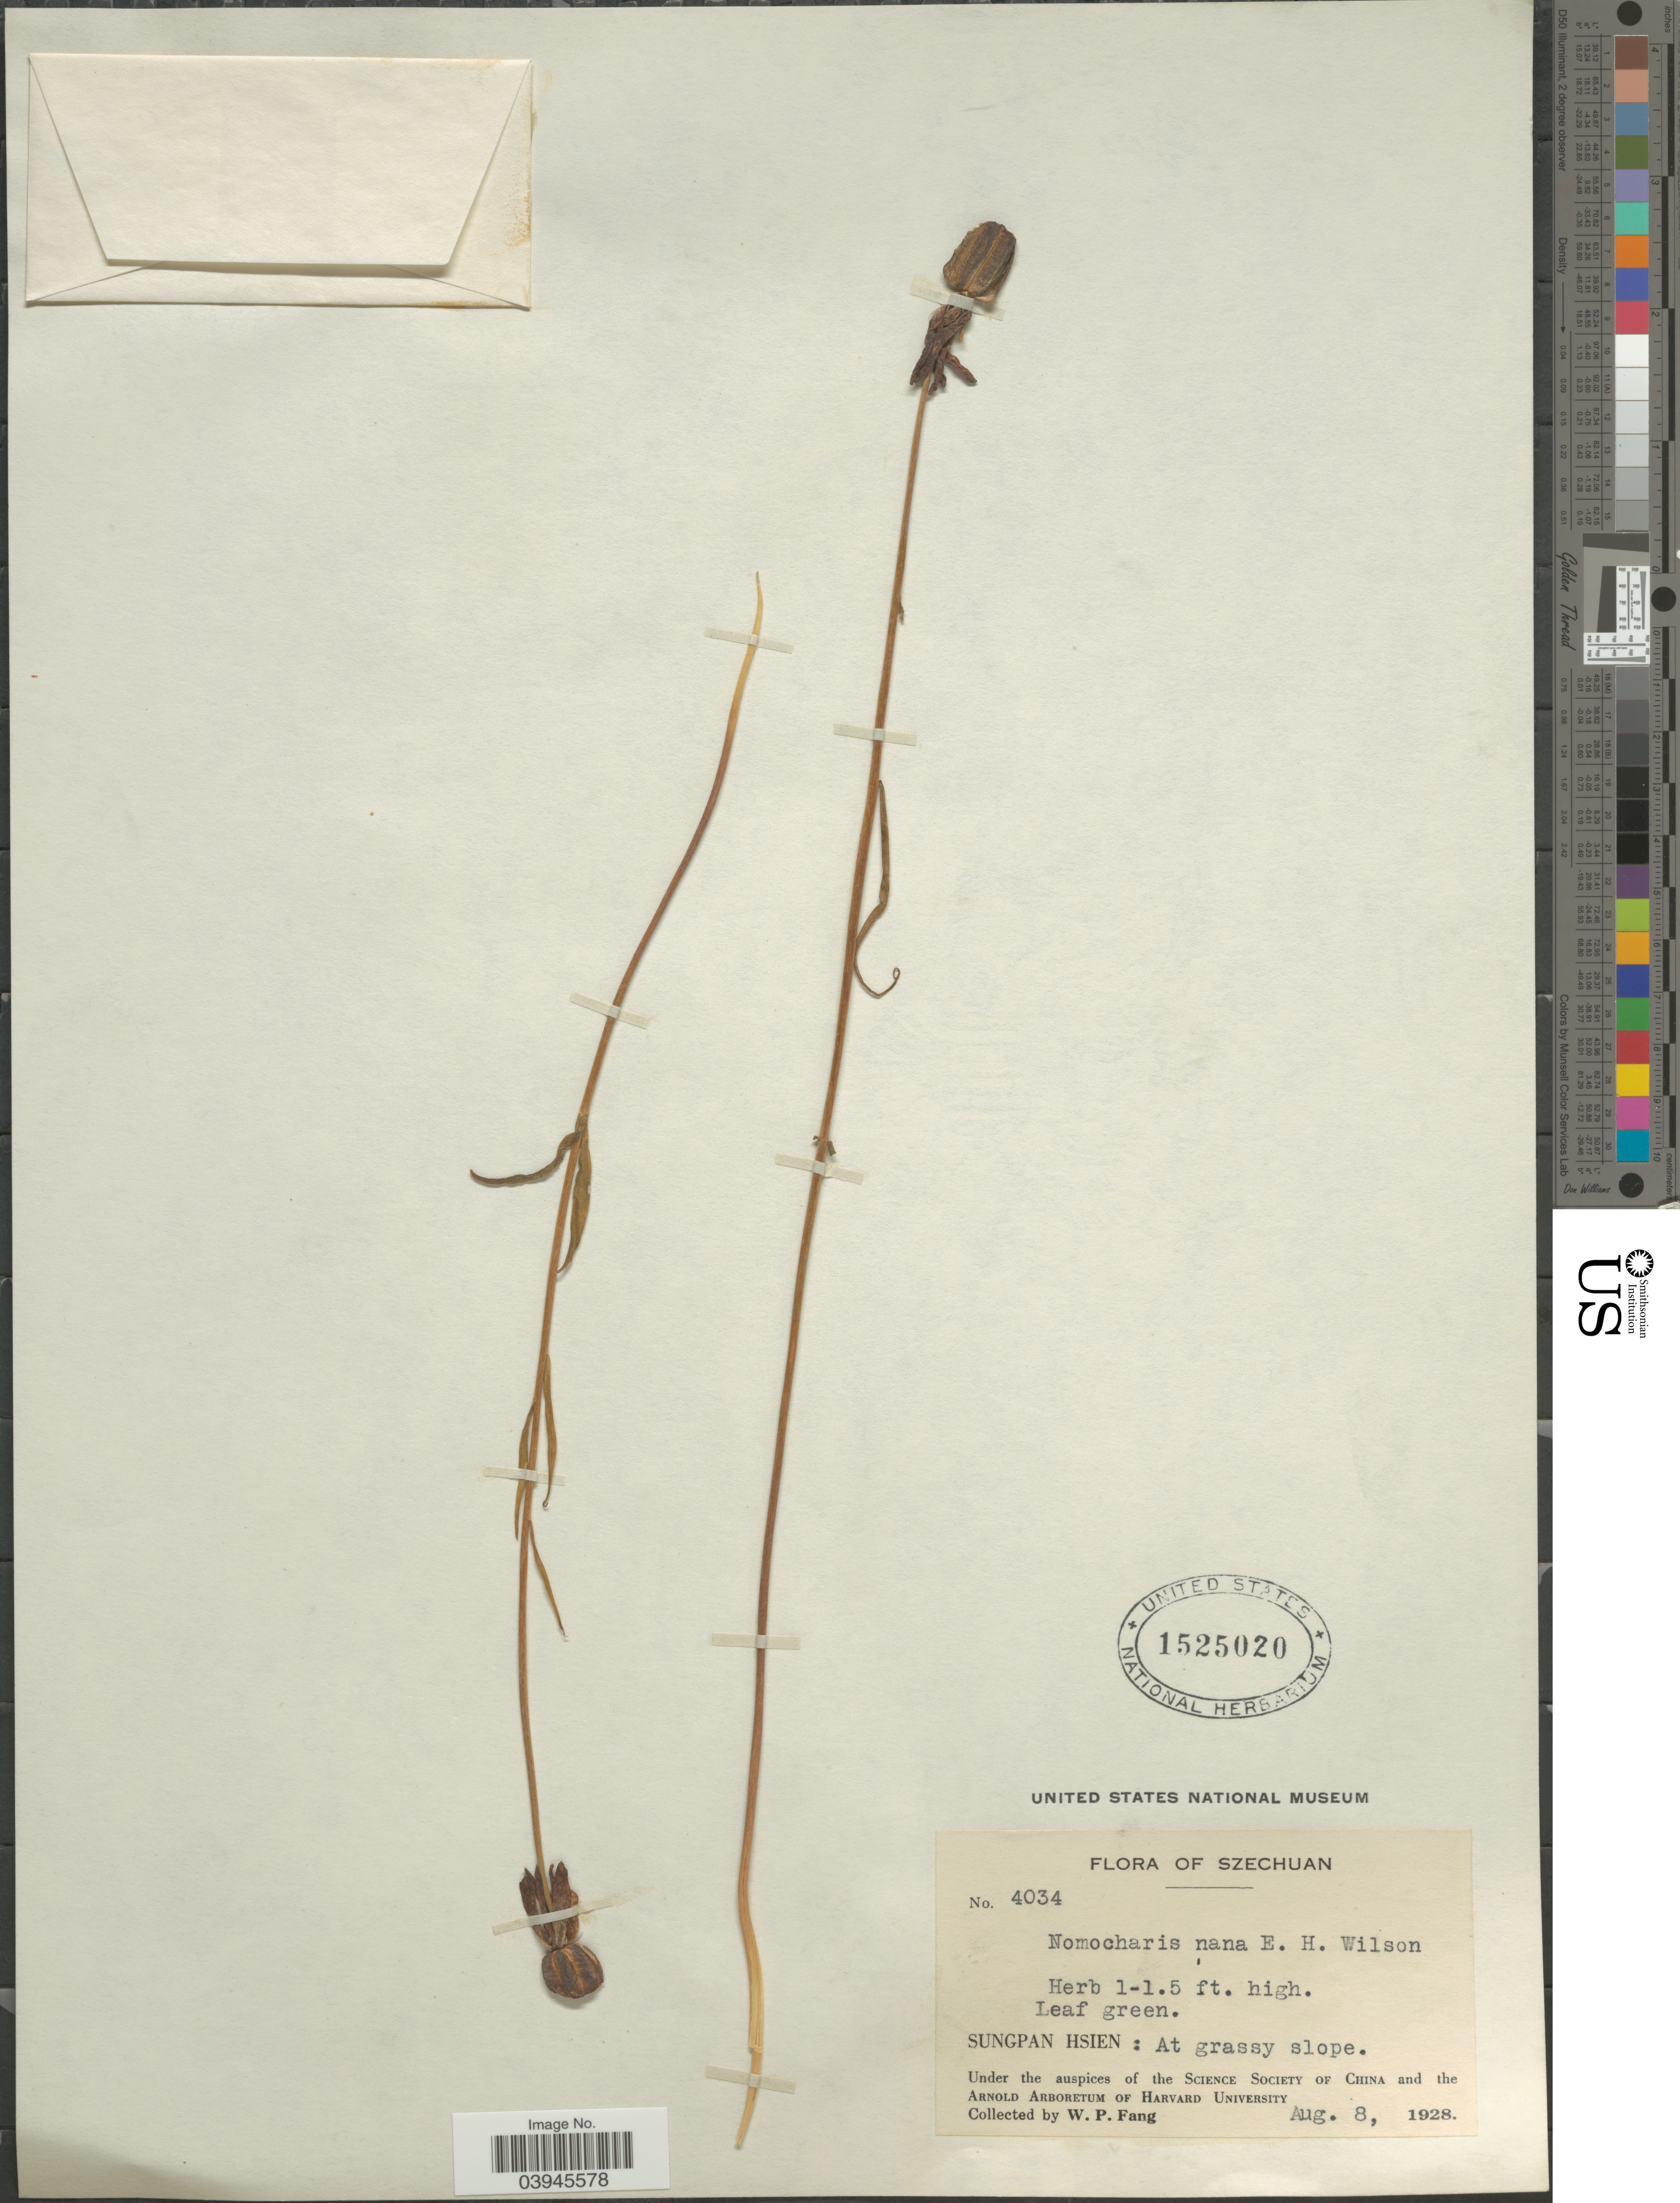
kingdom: Plantae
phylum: Tracheophyta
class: Liliopsida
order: Liliales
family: Liliaceae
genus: Lilium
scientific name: Lilium nanum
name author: Klotzsch & Garcke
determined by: Strong, Mark T., (BOT), Smithsonian Institution - National Museum of Natural History (UNITED STATES)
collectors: W. P. Fang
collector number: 4034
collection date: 1928-08-08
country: China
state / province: Sichuan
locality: Szechuan. Sungpan Hsien: At grassy slope.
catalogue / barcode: US 1525020